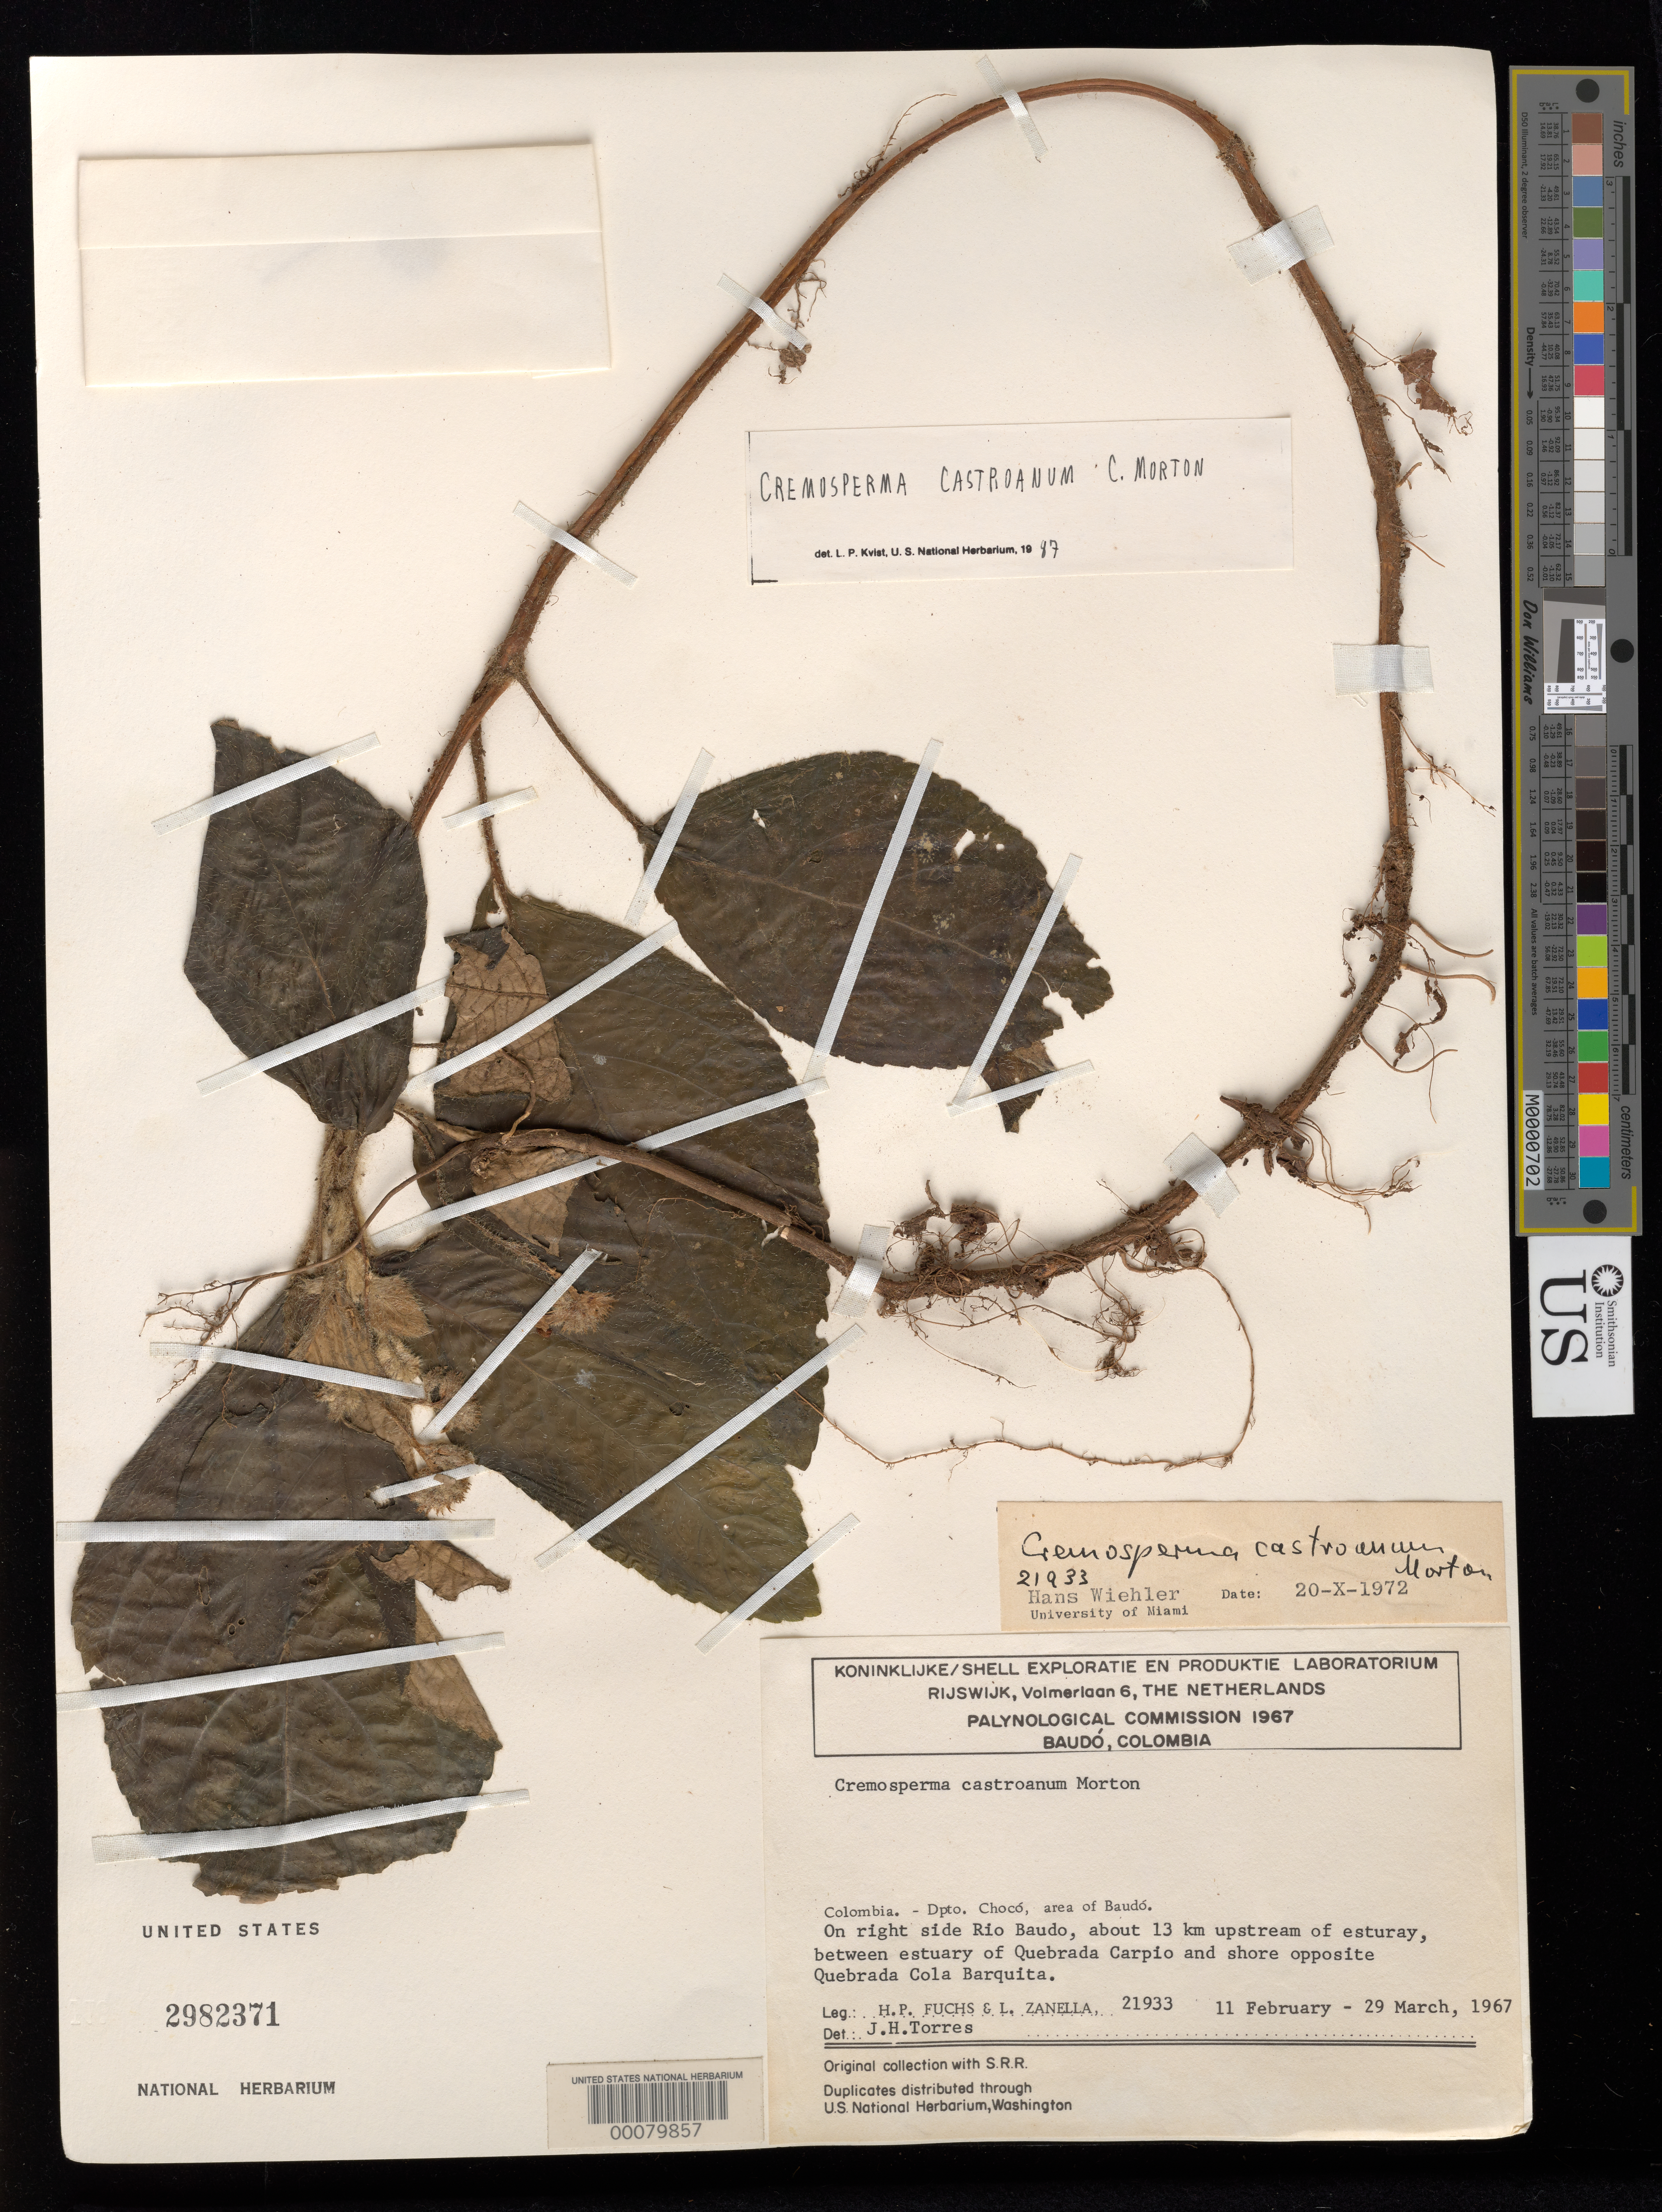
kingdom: Plantae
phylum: Tracheophyta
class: Magnoliopsida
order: Lamiales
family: Gesneriaceae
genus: Cremosperma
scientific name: Cremosperma castroanum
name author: C.V. Morton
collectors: H. P. Fuchs & L. Zanella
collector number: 21933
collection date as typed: Feb-Mar 1967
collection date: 1967-02/1967-03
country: Colombia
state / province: Chocó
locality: Area of Baudo, about 13 km upstream of estuary, between estuary of Quebrada Carpio and shore opposite Quebrada Cola Barquita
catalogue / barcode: US 2982371